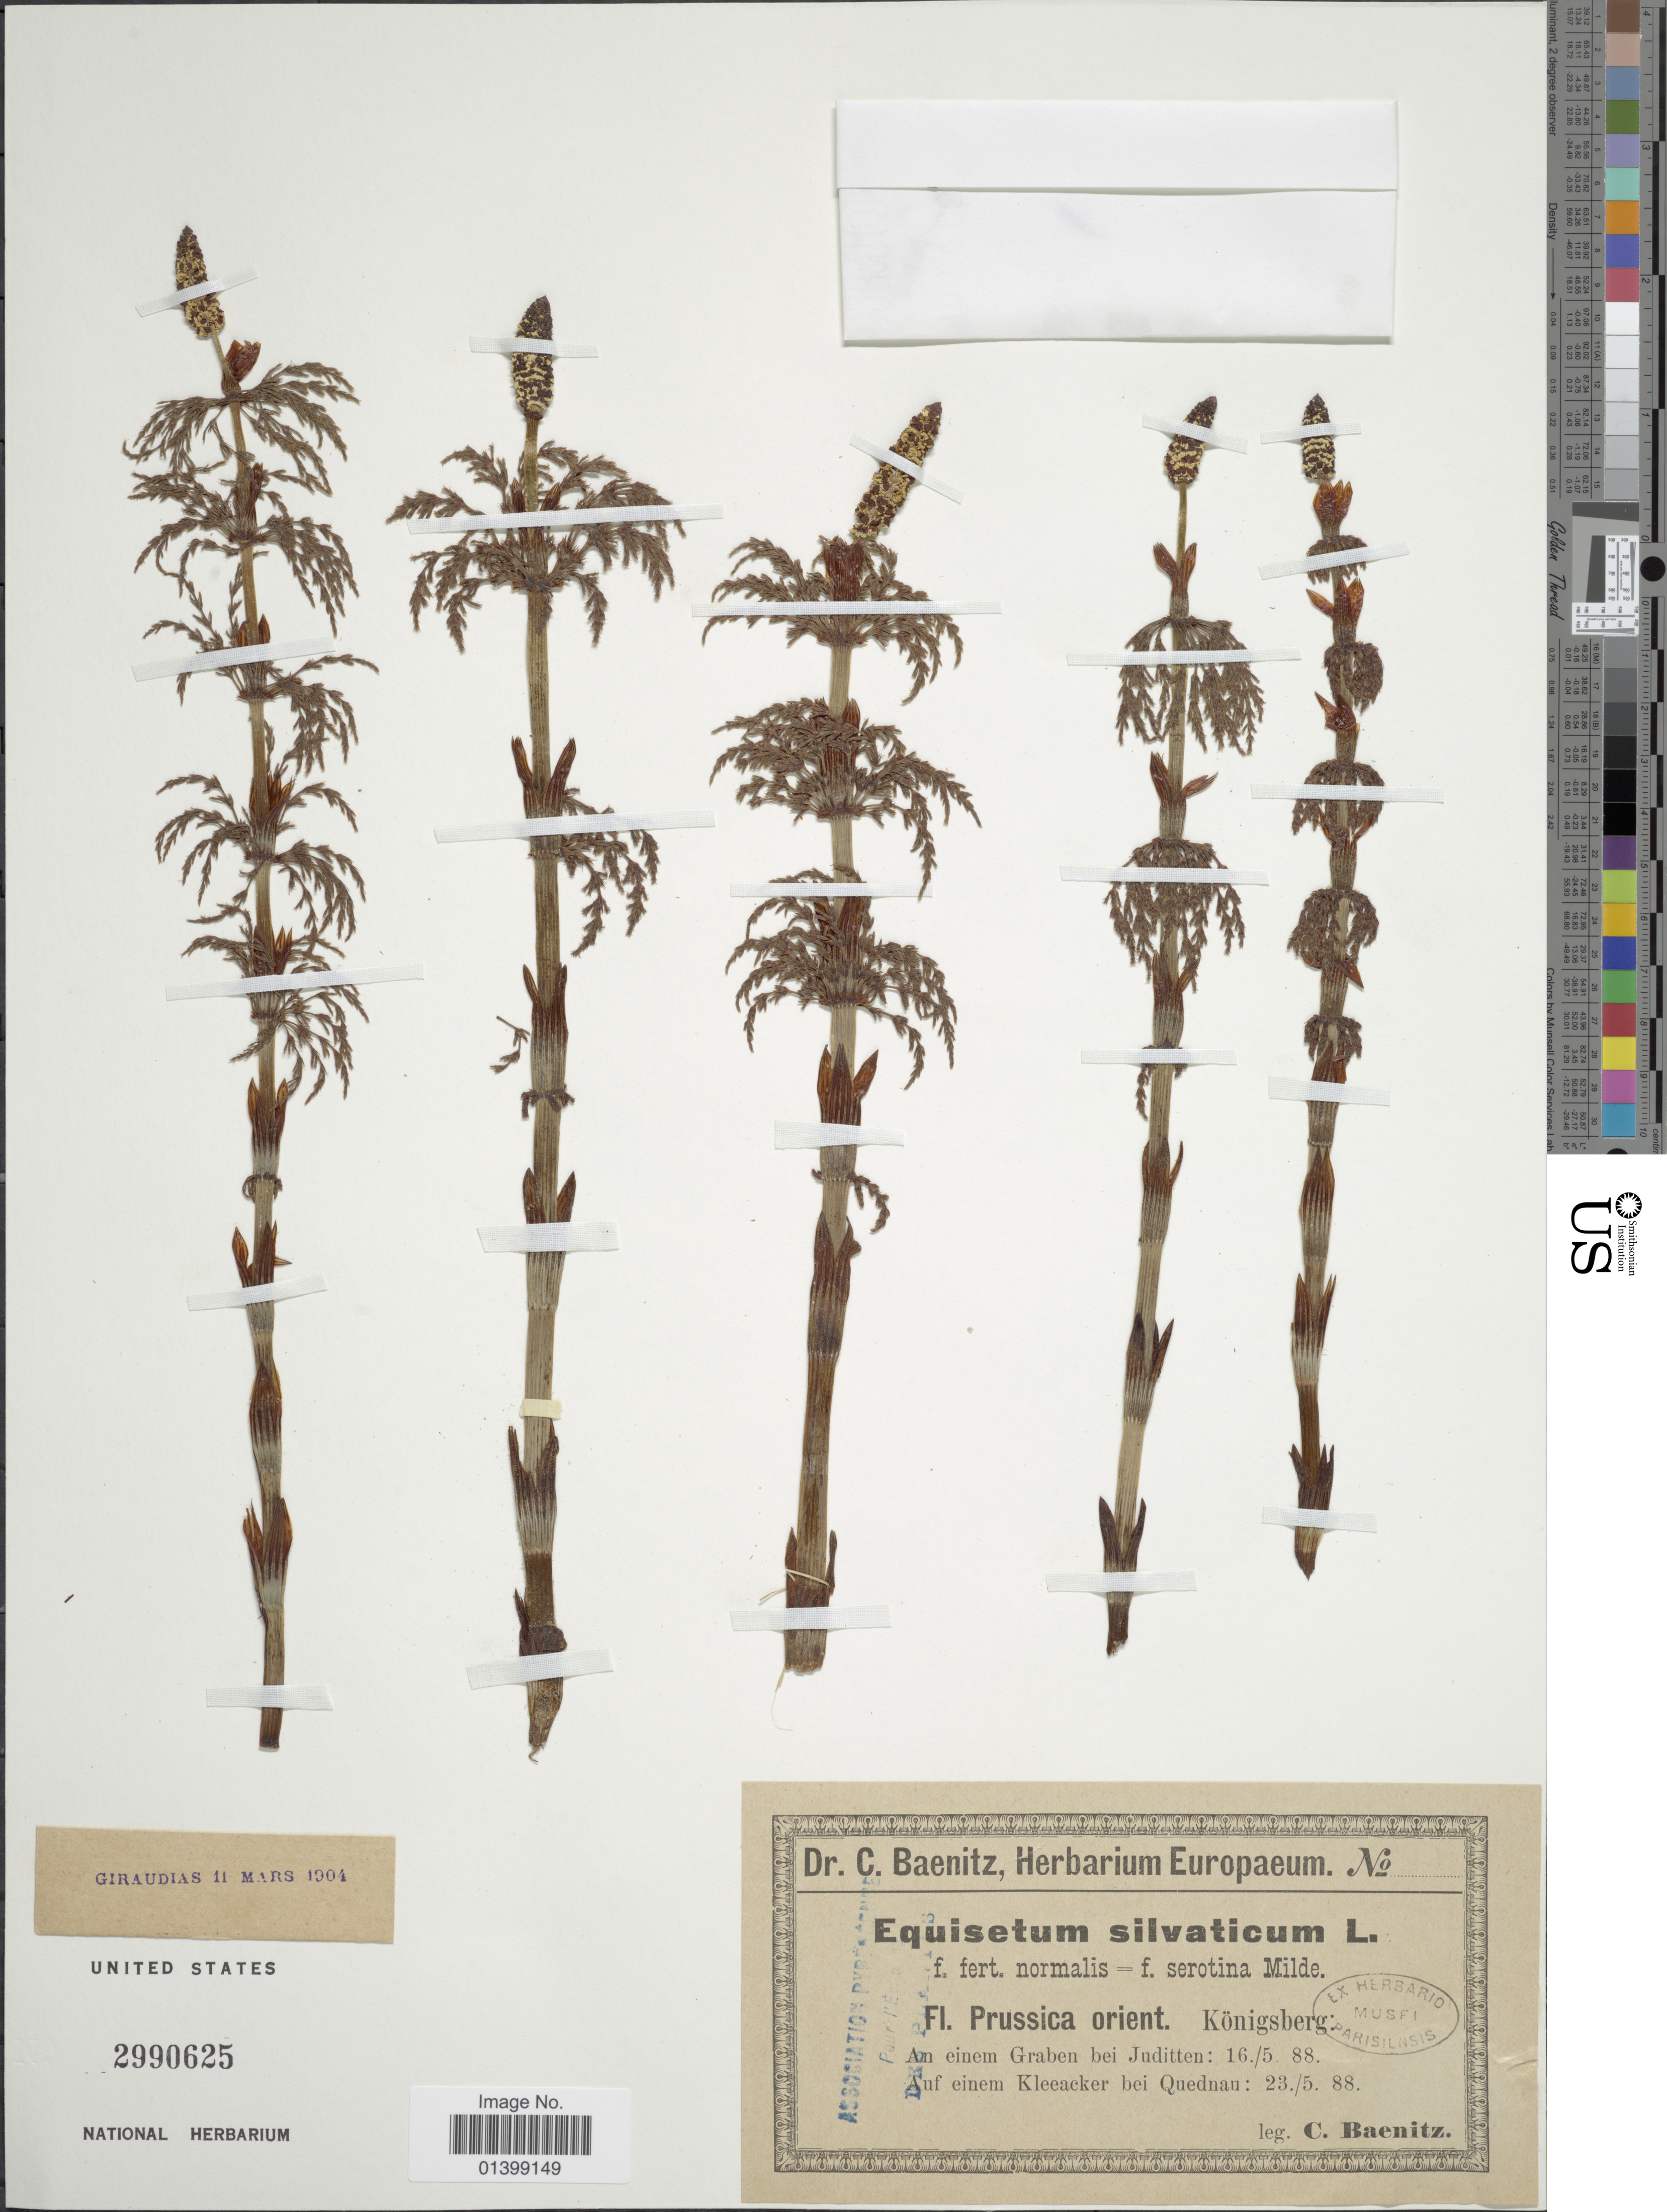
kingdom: Plantae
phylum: Tracheophyta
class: Polypodiopsida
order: Equisetales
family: Equisetaceae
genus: Equisetum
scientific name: Equisetum sylvaticum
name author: L.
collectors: C. G. Baenitz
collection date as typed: Transcribed d/m/y: 16/5/88 to 23/5/88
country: Russian Federation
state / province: Kaliningrad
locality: Prussica orient, Königsberg, An einem Graben bei Juditten, Auf einem Kleeacker bei Quedenau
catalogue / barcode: US 2990625